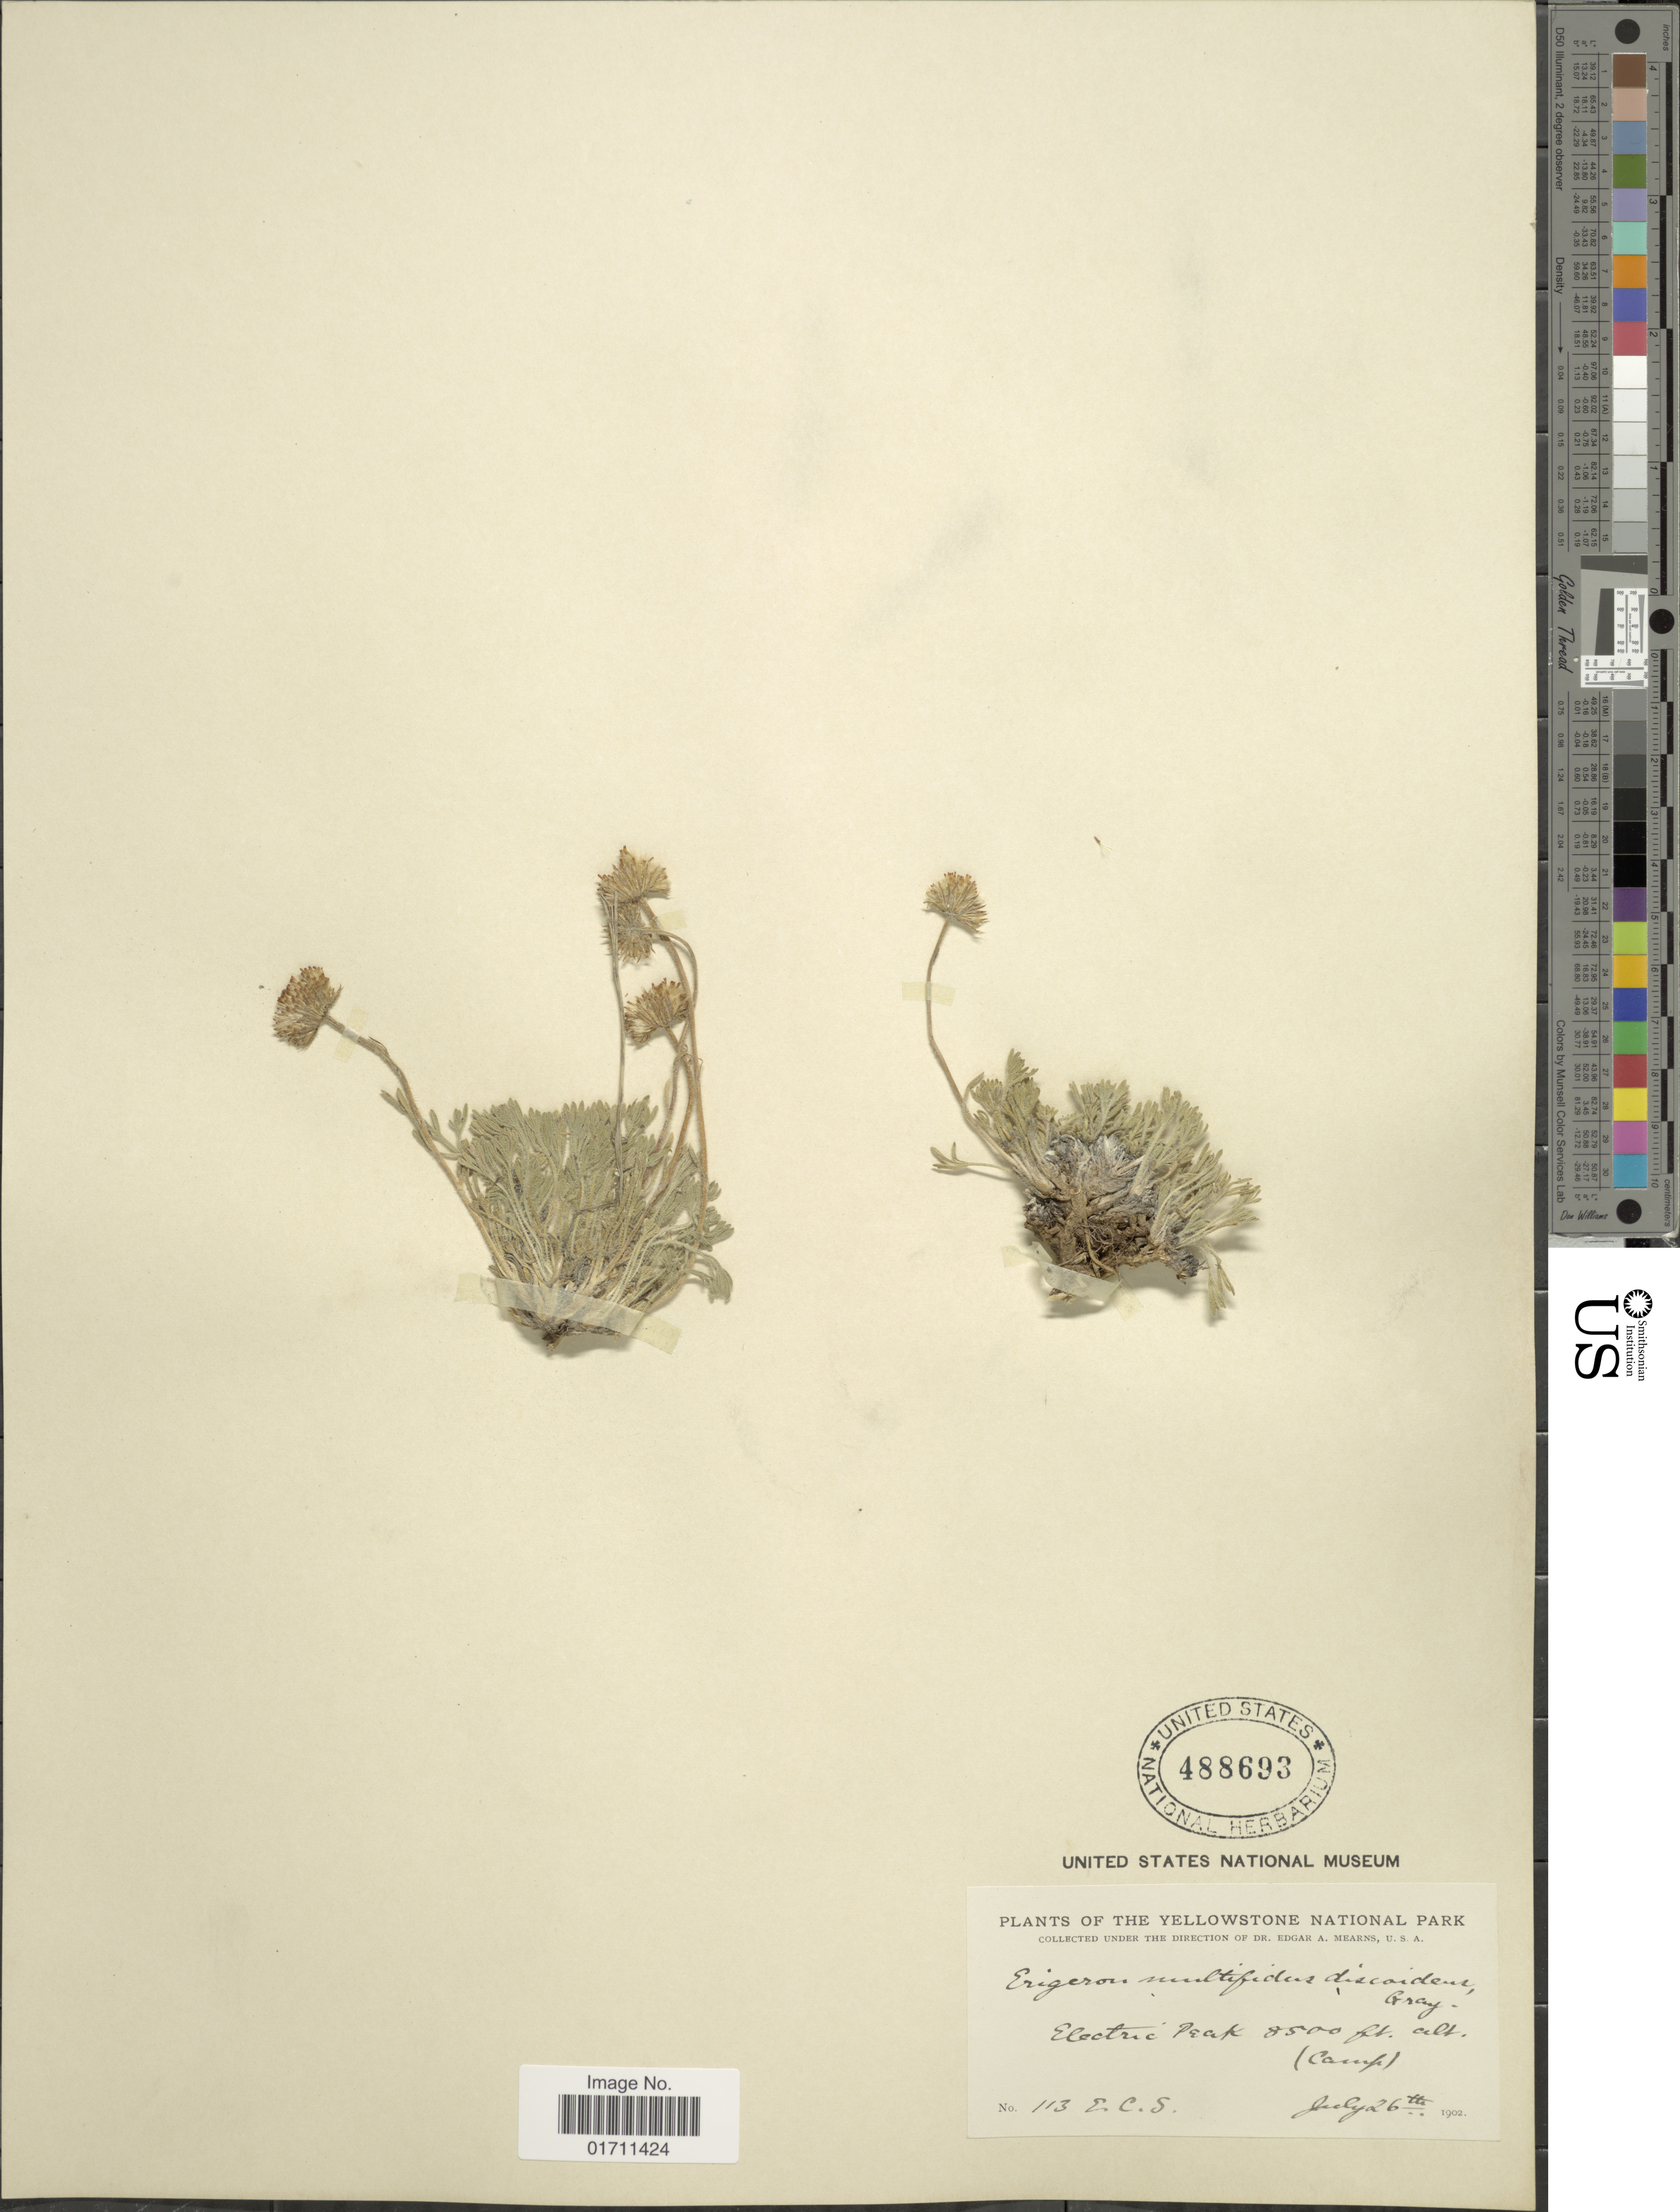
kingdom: Plantae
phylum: Tracheophyta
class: Magnoliopsida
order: Asterales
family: Asteraceae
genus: Erigeron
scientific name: Erigeron compositus subsp. discoideus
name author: (A. Gray) Piper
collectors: E. C. Smith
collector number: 113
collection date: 1902-07-26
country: United States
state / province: Montana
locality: The Yellowstone National Park, Electric Peak, (Camp)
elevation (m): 2591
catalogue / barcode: US 488693